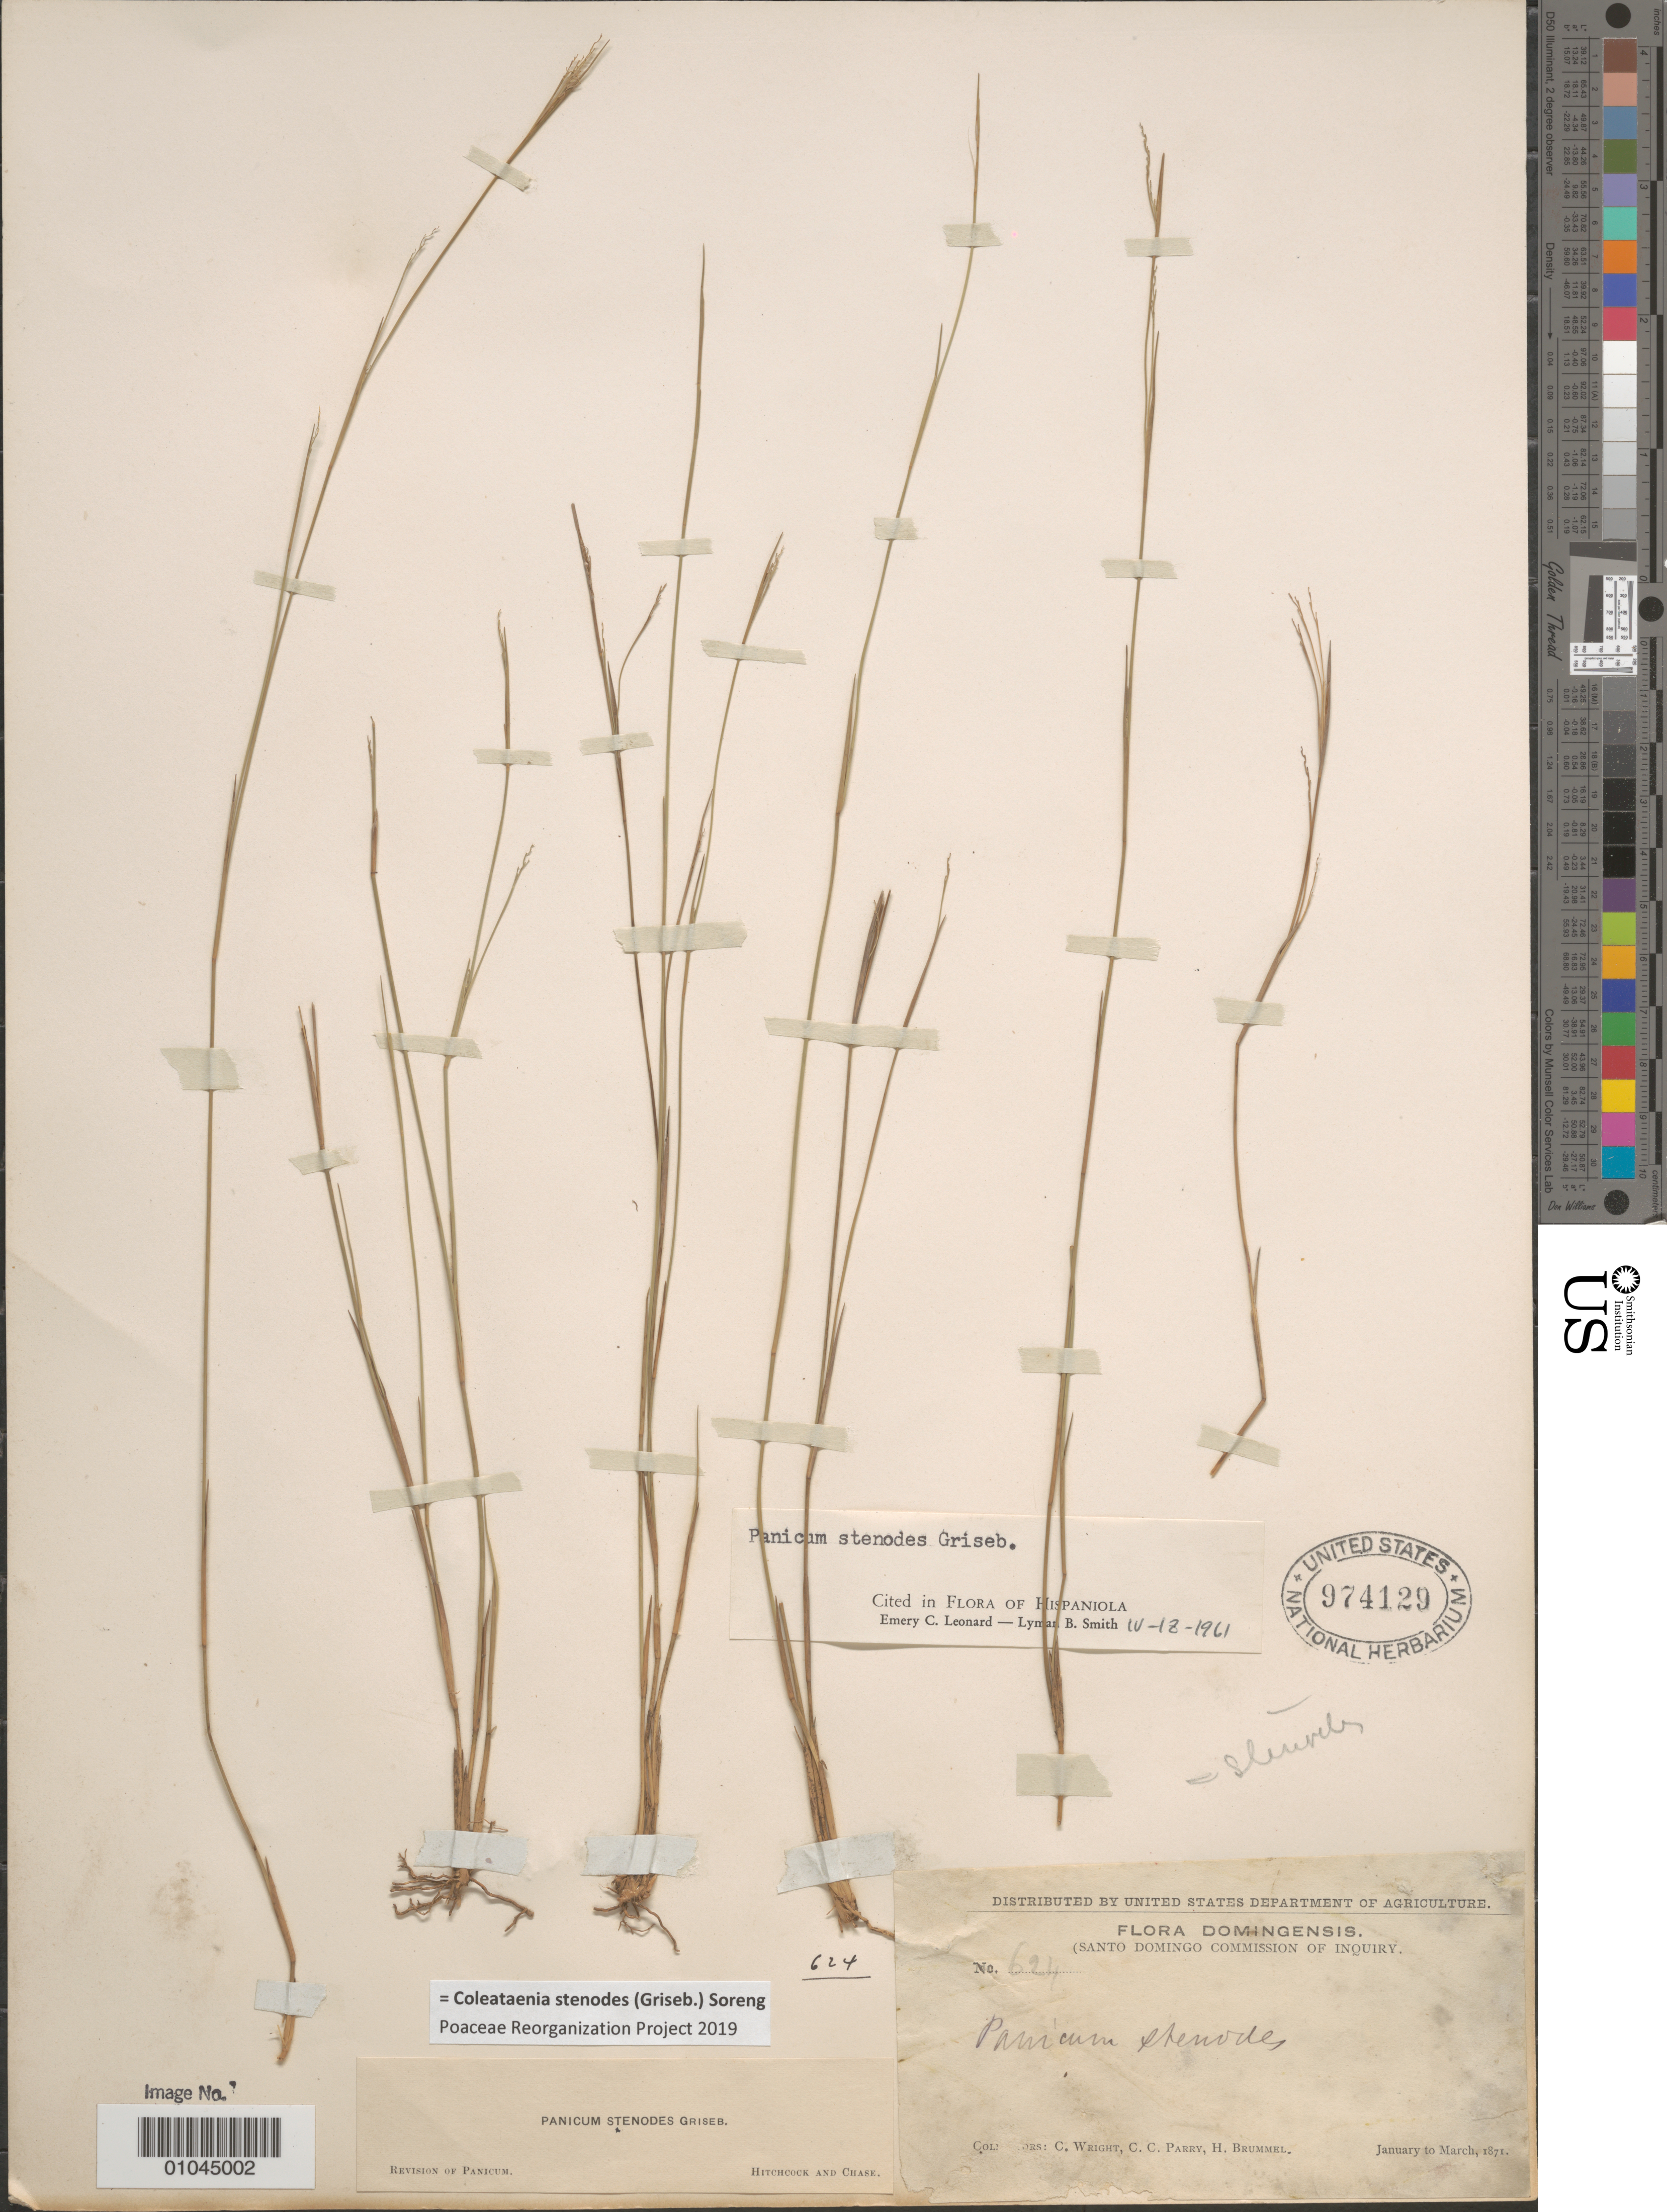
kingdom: Plantae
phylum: Tracheophyta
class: Liliopsida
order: Poales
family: Poaceae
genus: Panicum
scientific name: Panicum stenodes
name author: Griseb.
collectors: C. Wright, C. C. Parry & H. Brummel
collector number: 624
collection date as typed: Jan 1871 to -- Mar 1871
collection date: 1871-01/1871-03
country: Dominican Republic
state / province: Distrito Nacional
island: Hispaniola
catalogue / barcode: US 974129